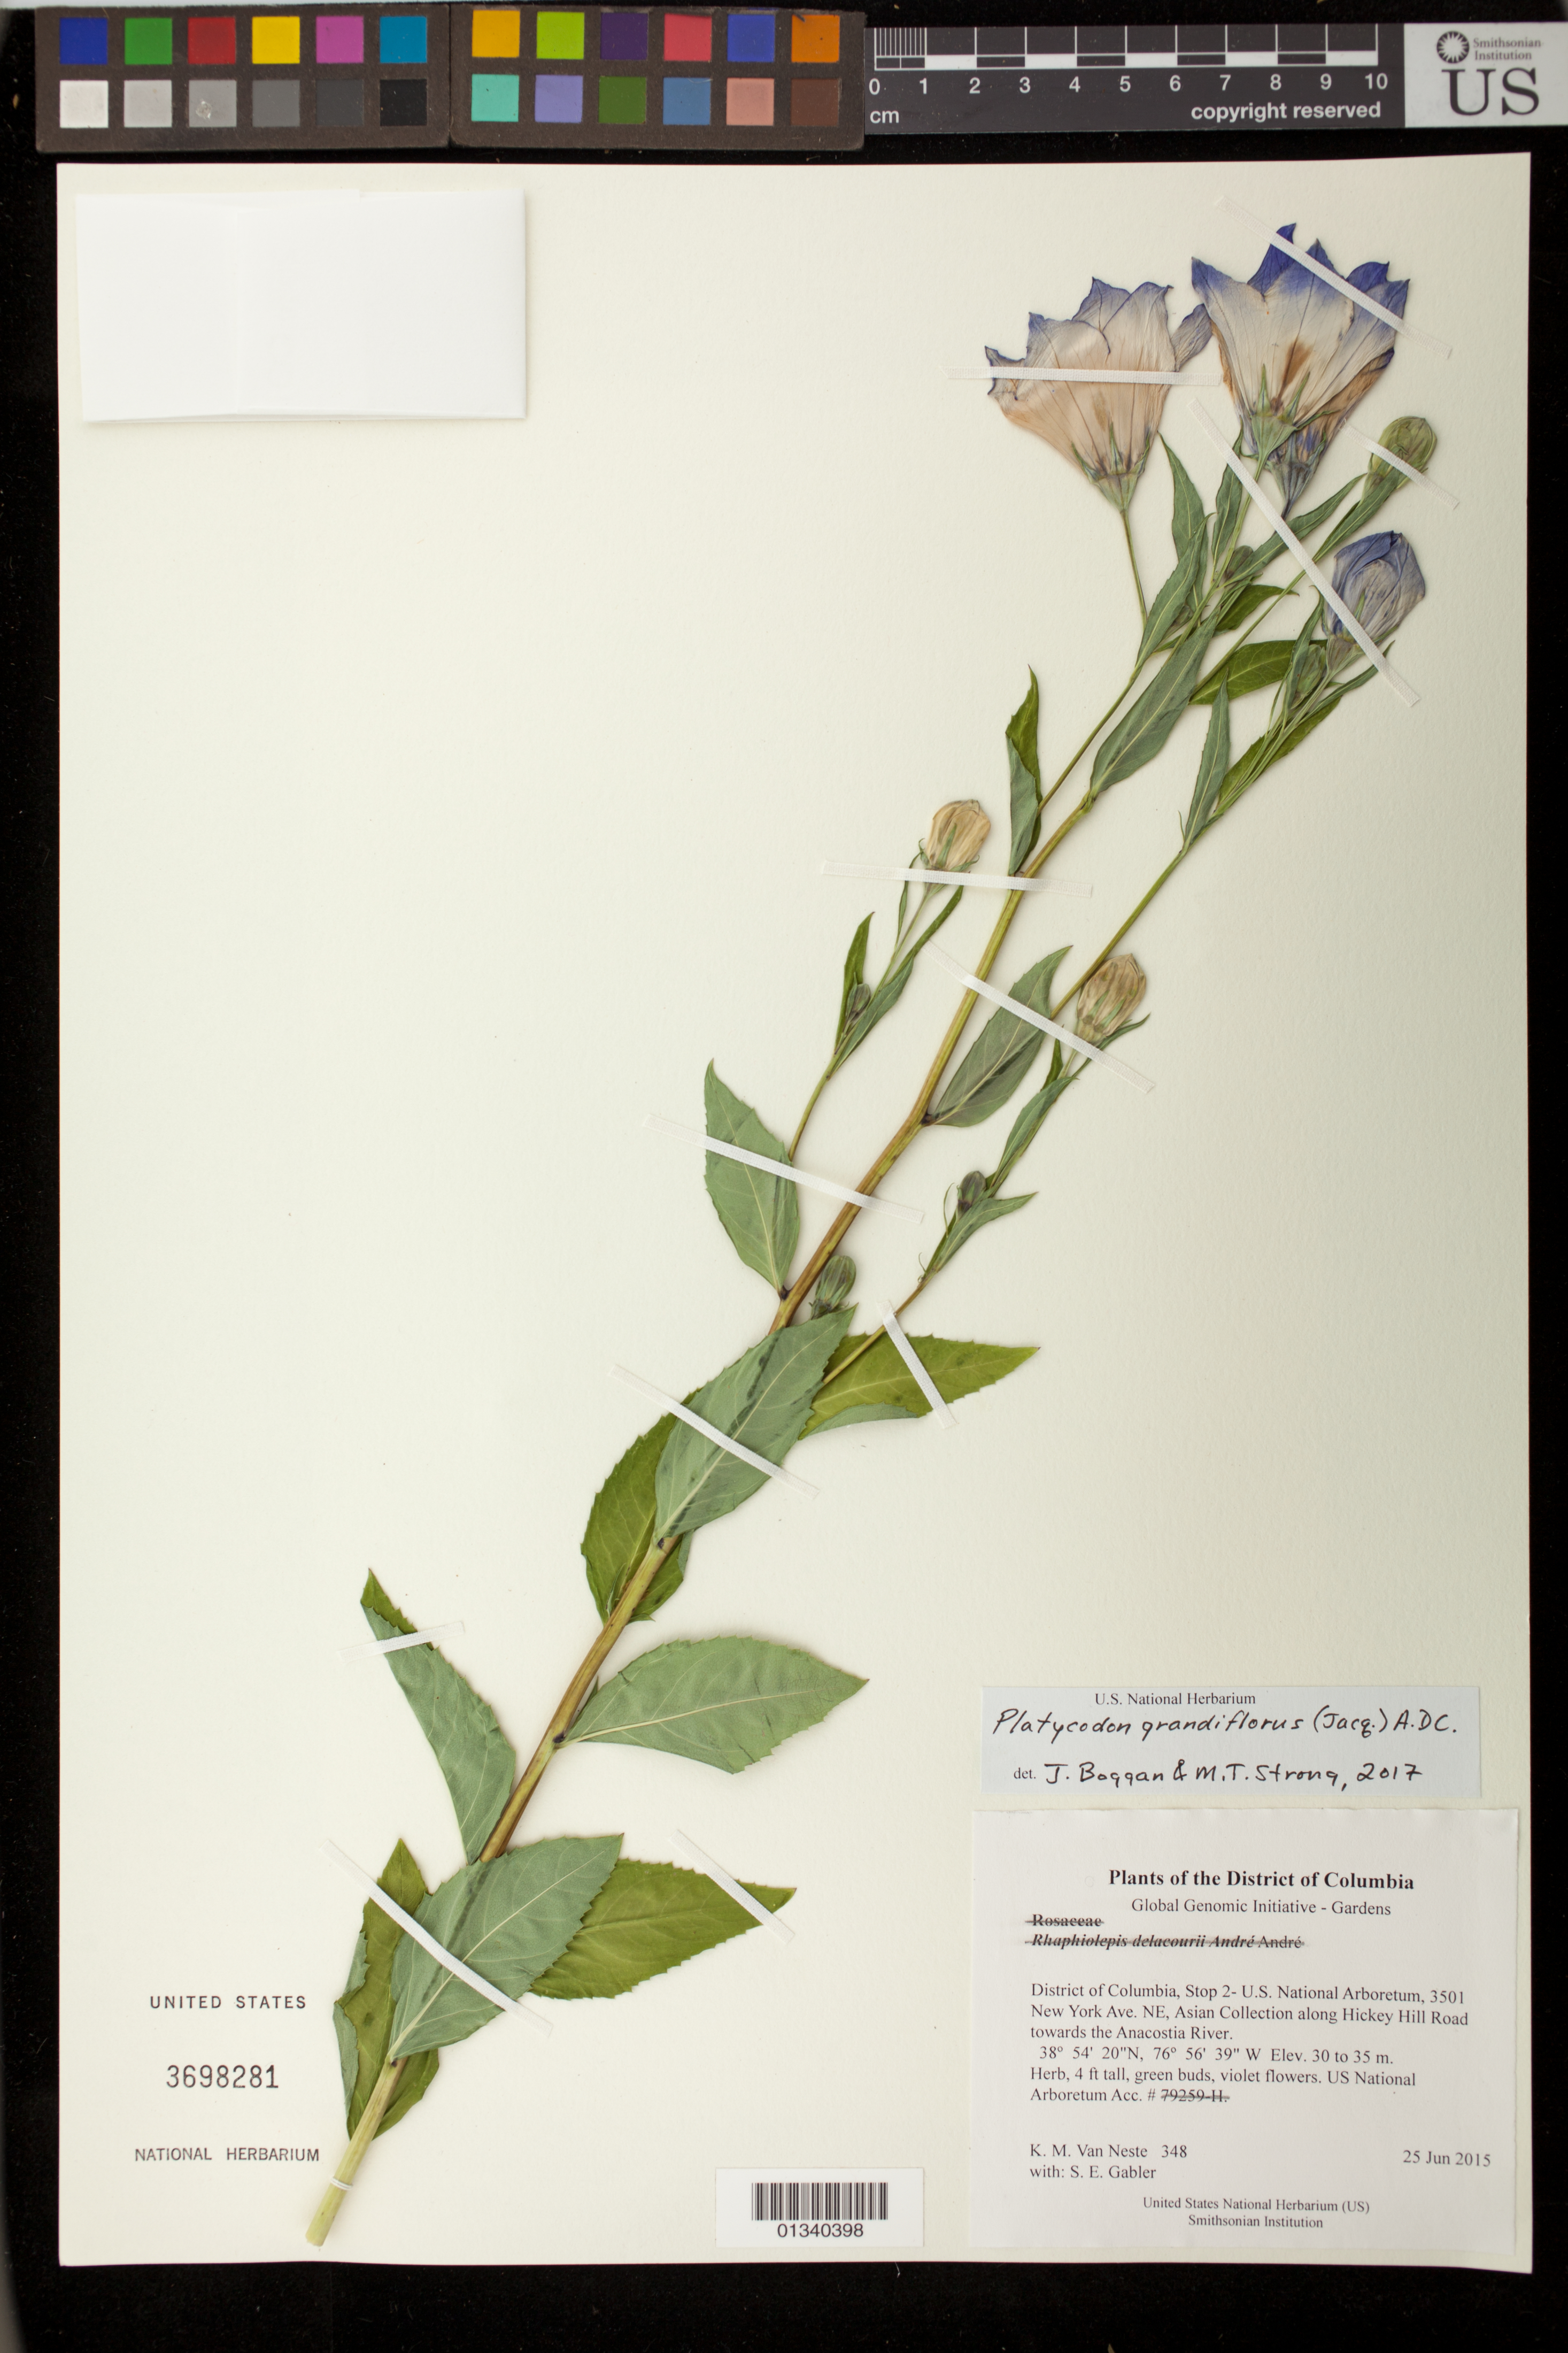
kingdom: Plantae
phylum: Tracheophyta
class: Magnoliopsida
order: Asterales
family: Campanulaceae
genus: Platycodon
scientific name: Platycodon grandiflorus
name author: (Jacq.) A. DC.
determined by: Boggan, J. K.; Strong, Mark T.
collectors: K. M. Van Neste & S. E. Gabler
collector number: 348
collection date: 2015-06-25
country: United States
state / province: District of Columbia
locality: Stop 2- U.S. National Arboretum, 3501 New York Ave. NE, Asian Collection along Hickey Hill Road towards the Anacostia River.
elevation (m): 30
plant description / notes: Rhaphiolepis x delacourii 'Wilcor' SPRING SONATA NATIONAL ARBORETUM PROVENANCE INFO: USNA ACCESSION: 79259 RECEIVED: Rhaphiolepis indica SPRING SONATAplant4/2/2010 PROVENANCE CODE: G FULL PROVENANCE: from a cultivated plant not of known wild origin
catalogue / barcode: US 3698281